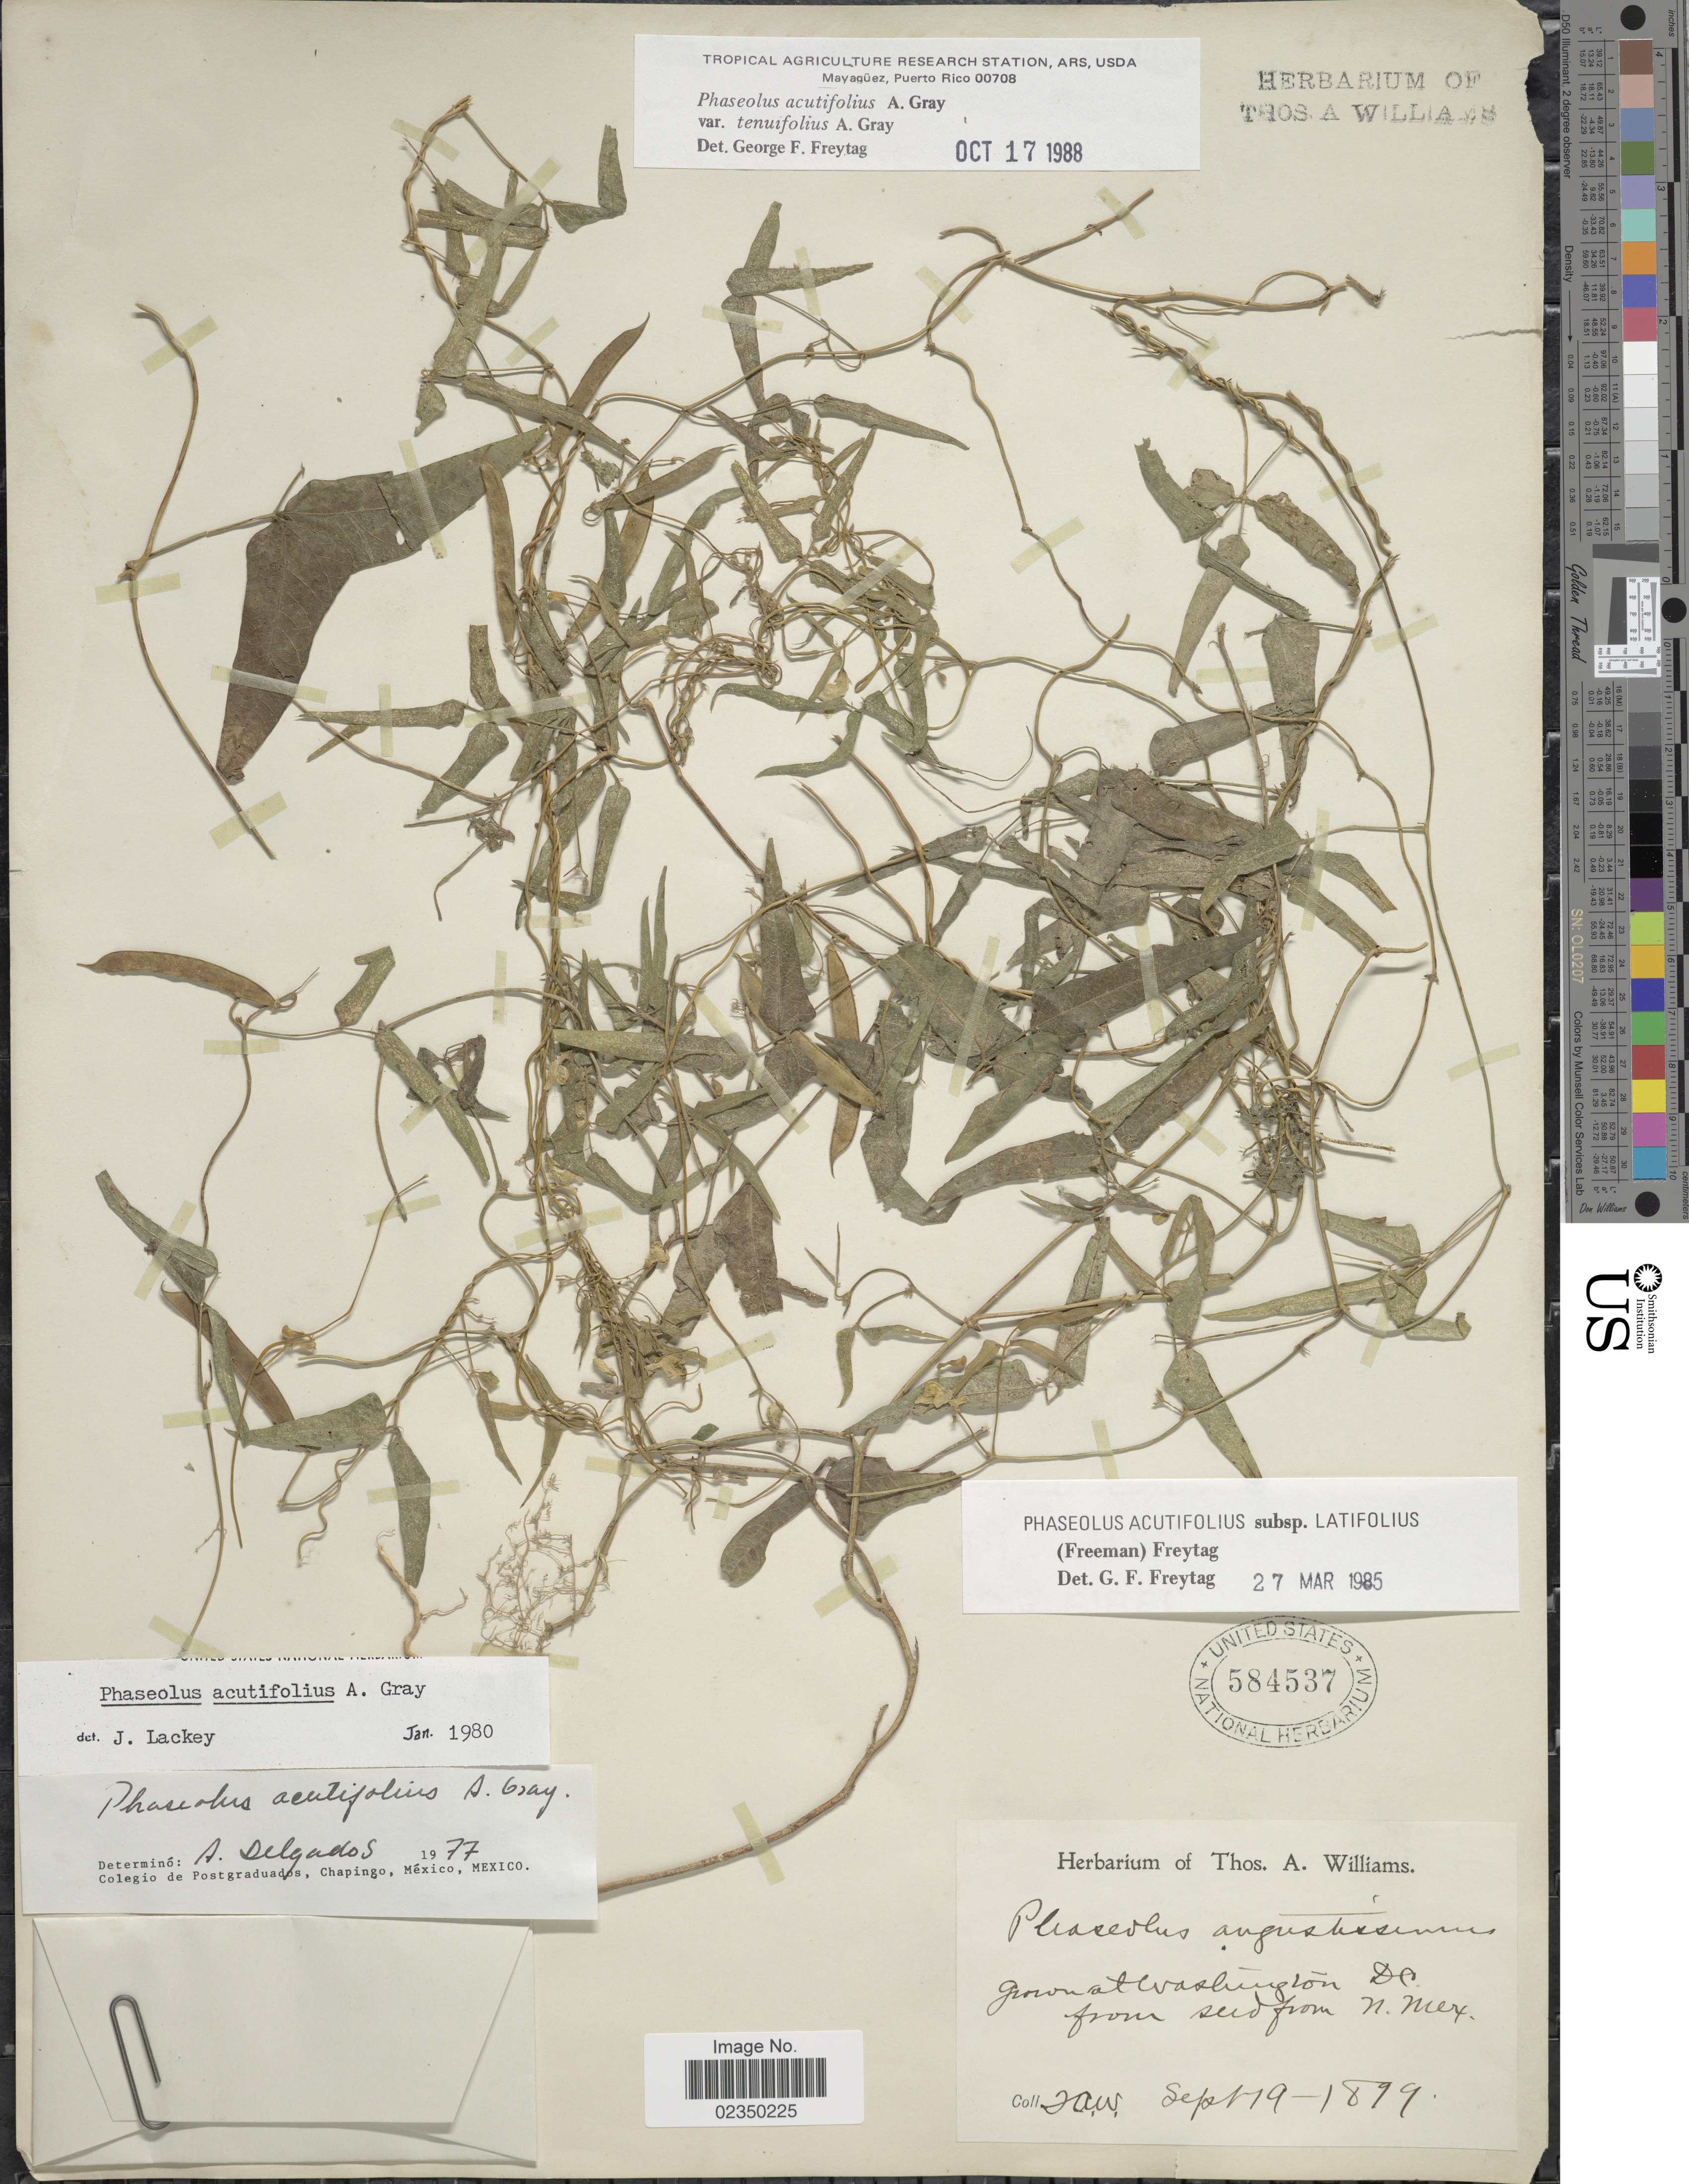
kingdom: Plantae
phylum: Tracheophyta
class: Magnoliopsida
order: Fabales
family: Fabaceae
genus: Phaseolus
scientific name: Phaseolus acutifolius var. tenuifolius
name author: A. Gray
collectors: T. A. Williams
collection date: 1899-09-19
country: United States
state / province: District of Columbia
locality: Grown at Washington DC from seed from N. Mex.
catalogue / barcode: US 584537